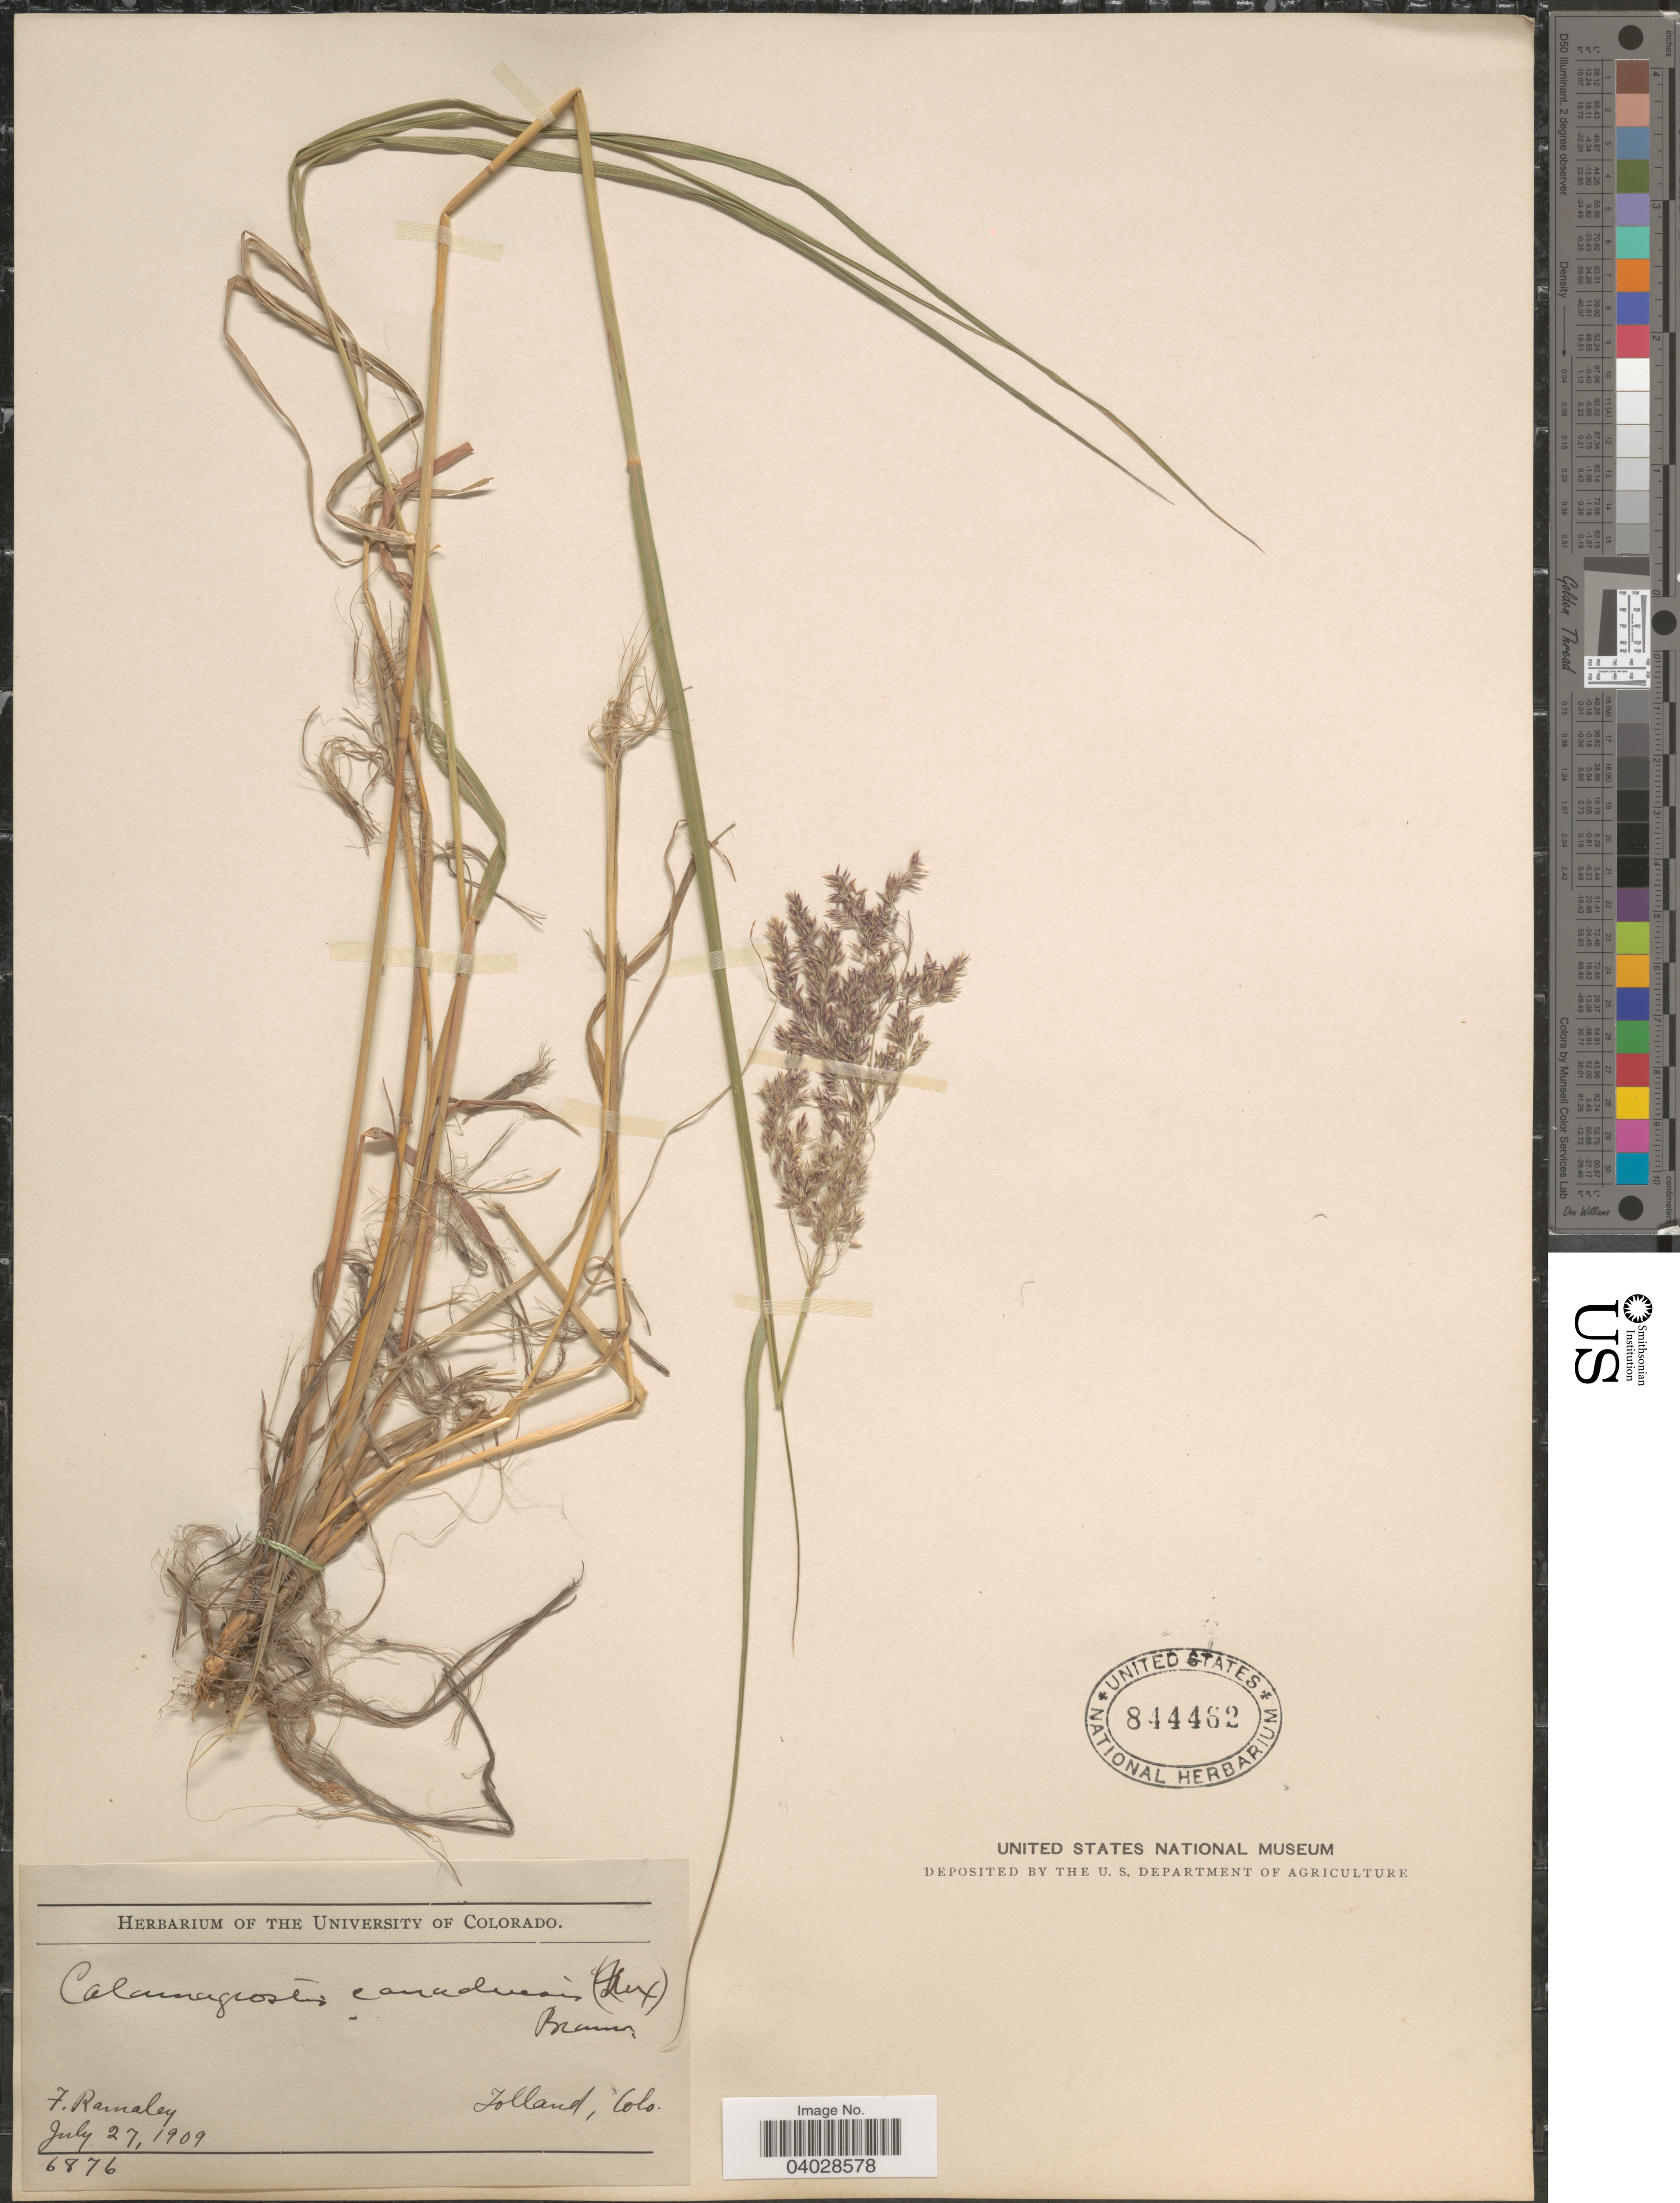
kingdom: Plantae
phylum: Tracheophyta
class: Liliopsida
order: Poales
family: Poaceae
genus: Calamagrostis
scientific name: Calamagrostis canadensis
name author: (Michx.) P. Beauv.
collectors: F. Ramaley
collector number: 6876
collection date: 1909-07-27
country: United States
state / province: Colorado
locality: Tolland.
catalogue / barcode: US 844462